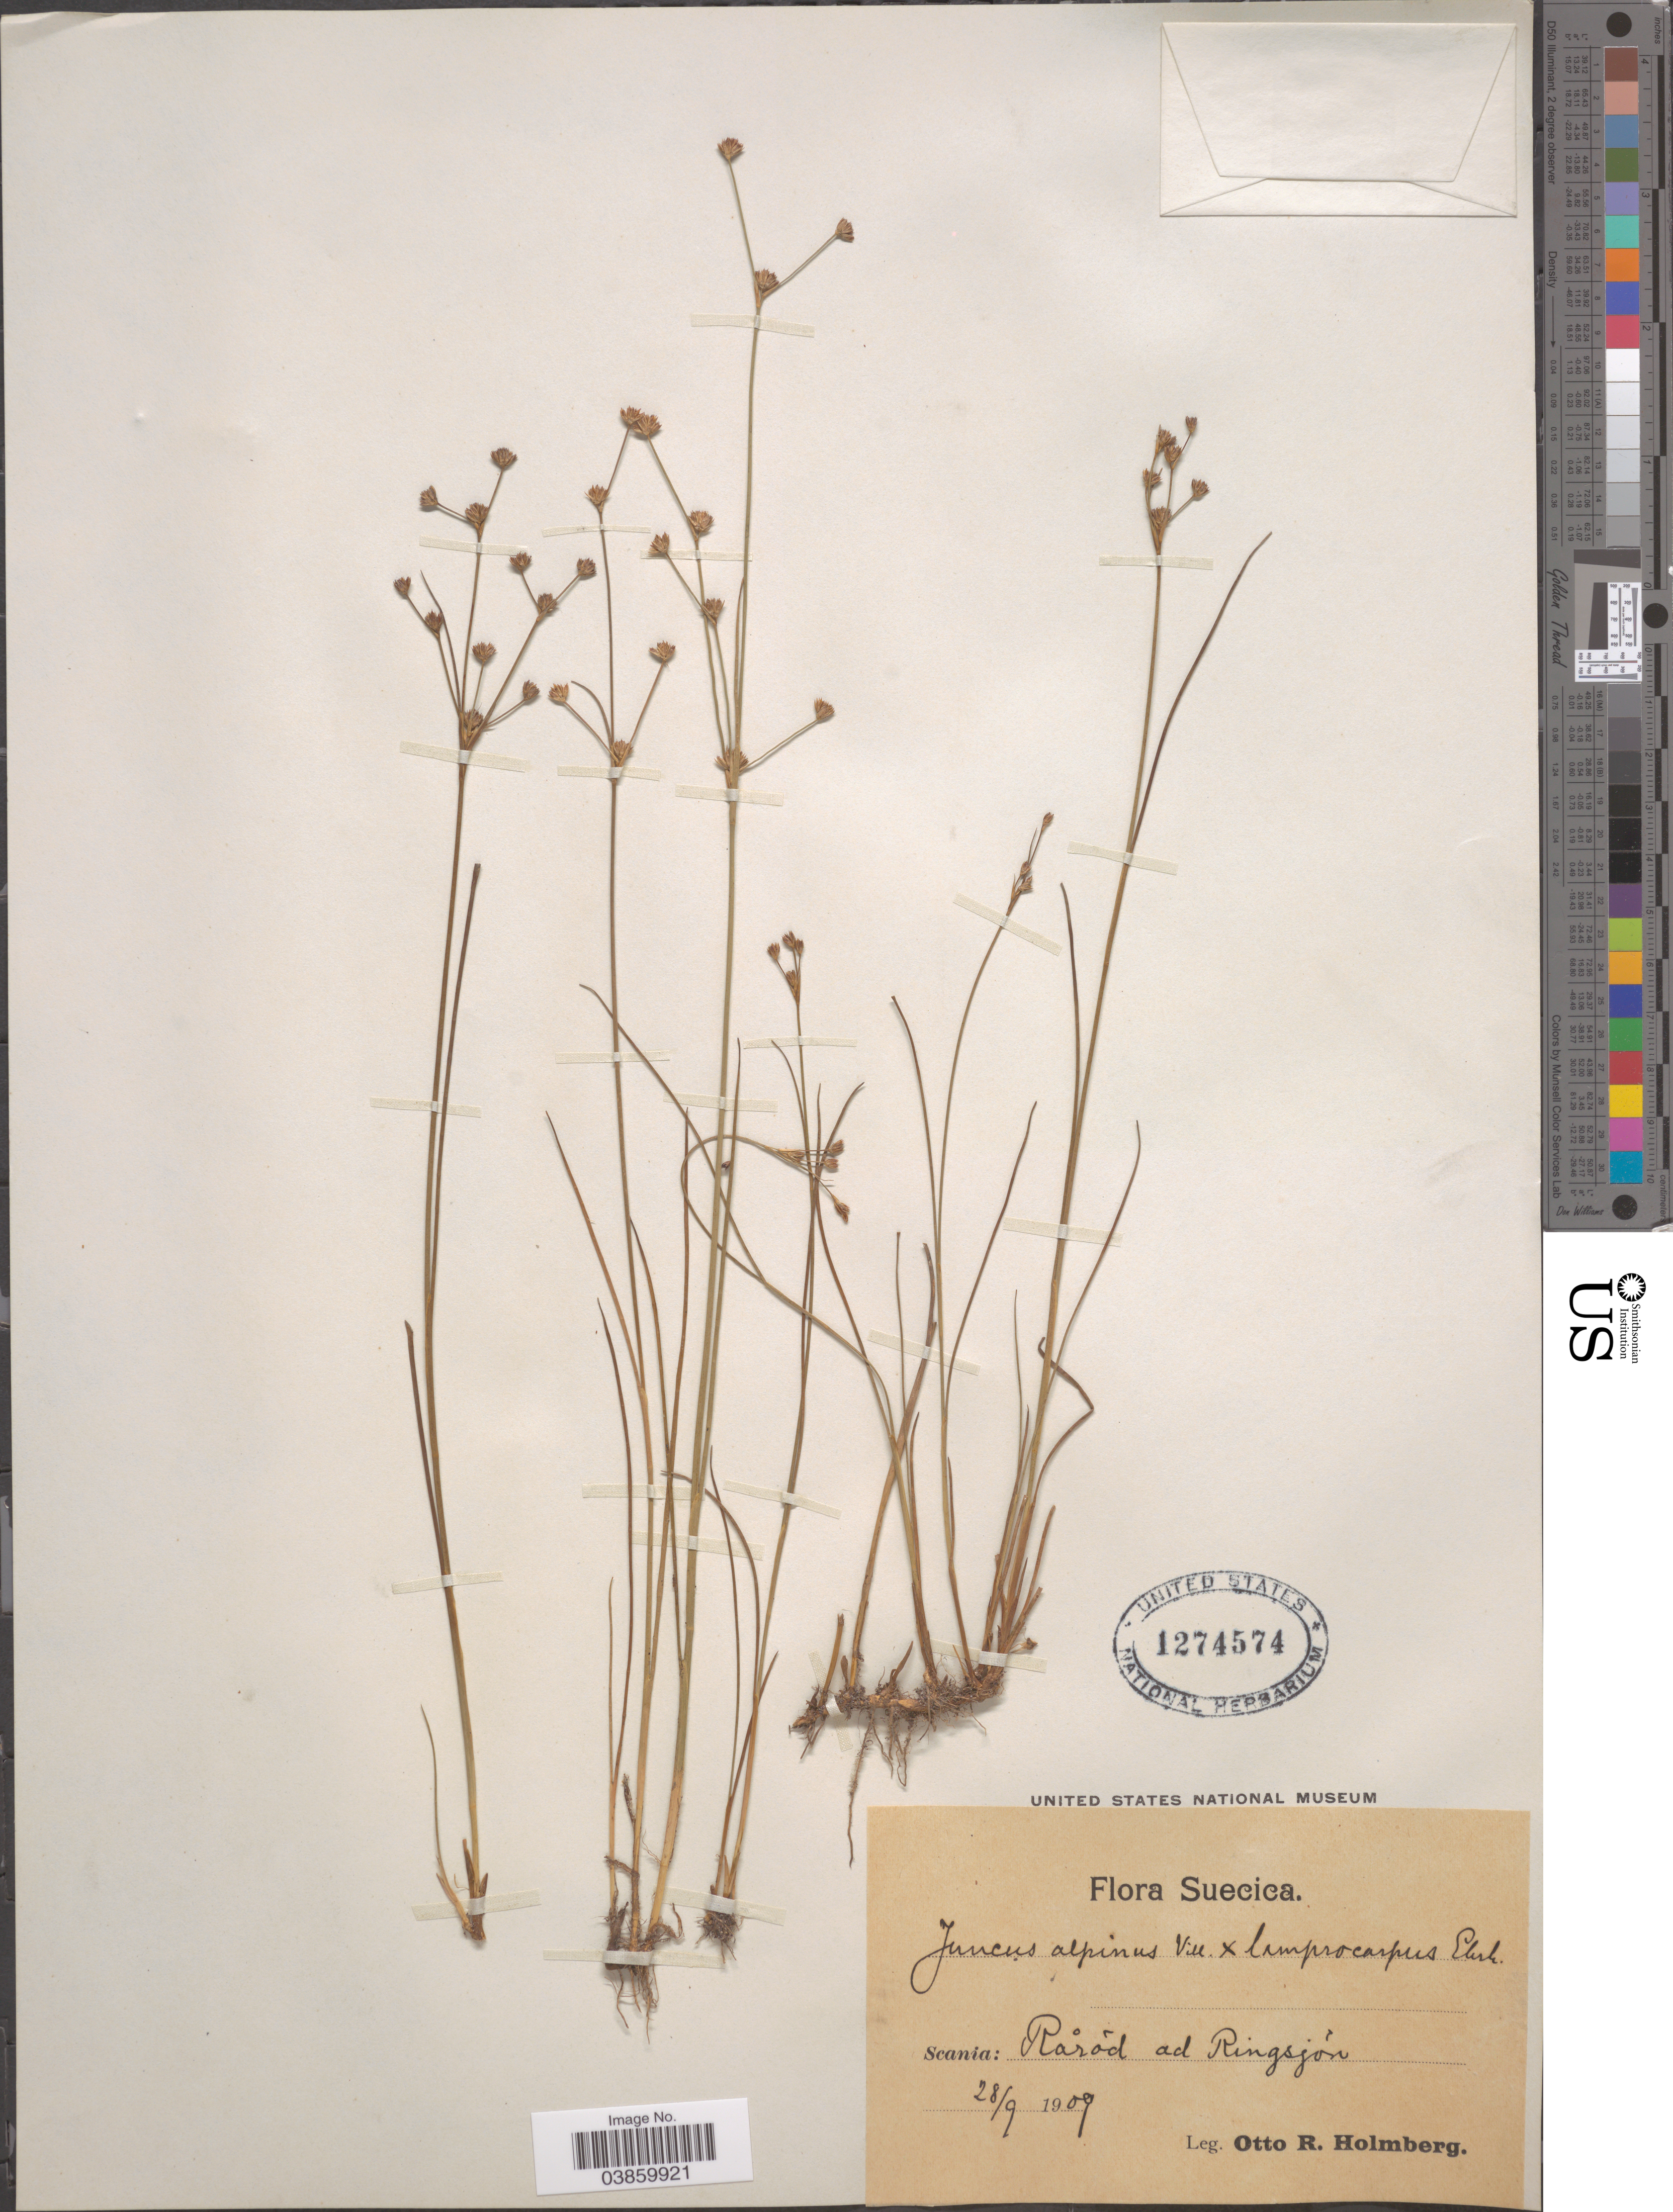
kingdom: Plantae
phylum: Tracheophyta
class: Liliopsida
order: Poales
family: Juncaceae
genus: Juncus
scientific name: Juncus alpinus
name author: Vill.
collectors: O. Holmberg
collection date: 1909-09-28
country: Sweden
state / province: Skåne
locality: Suecica. Scania: Råród ad Ringsjõn.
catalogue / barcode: US 1274574